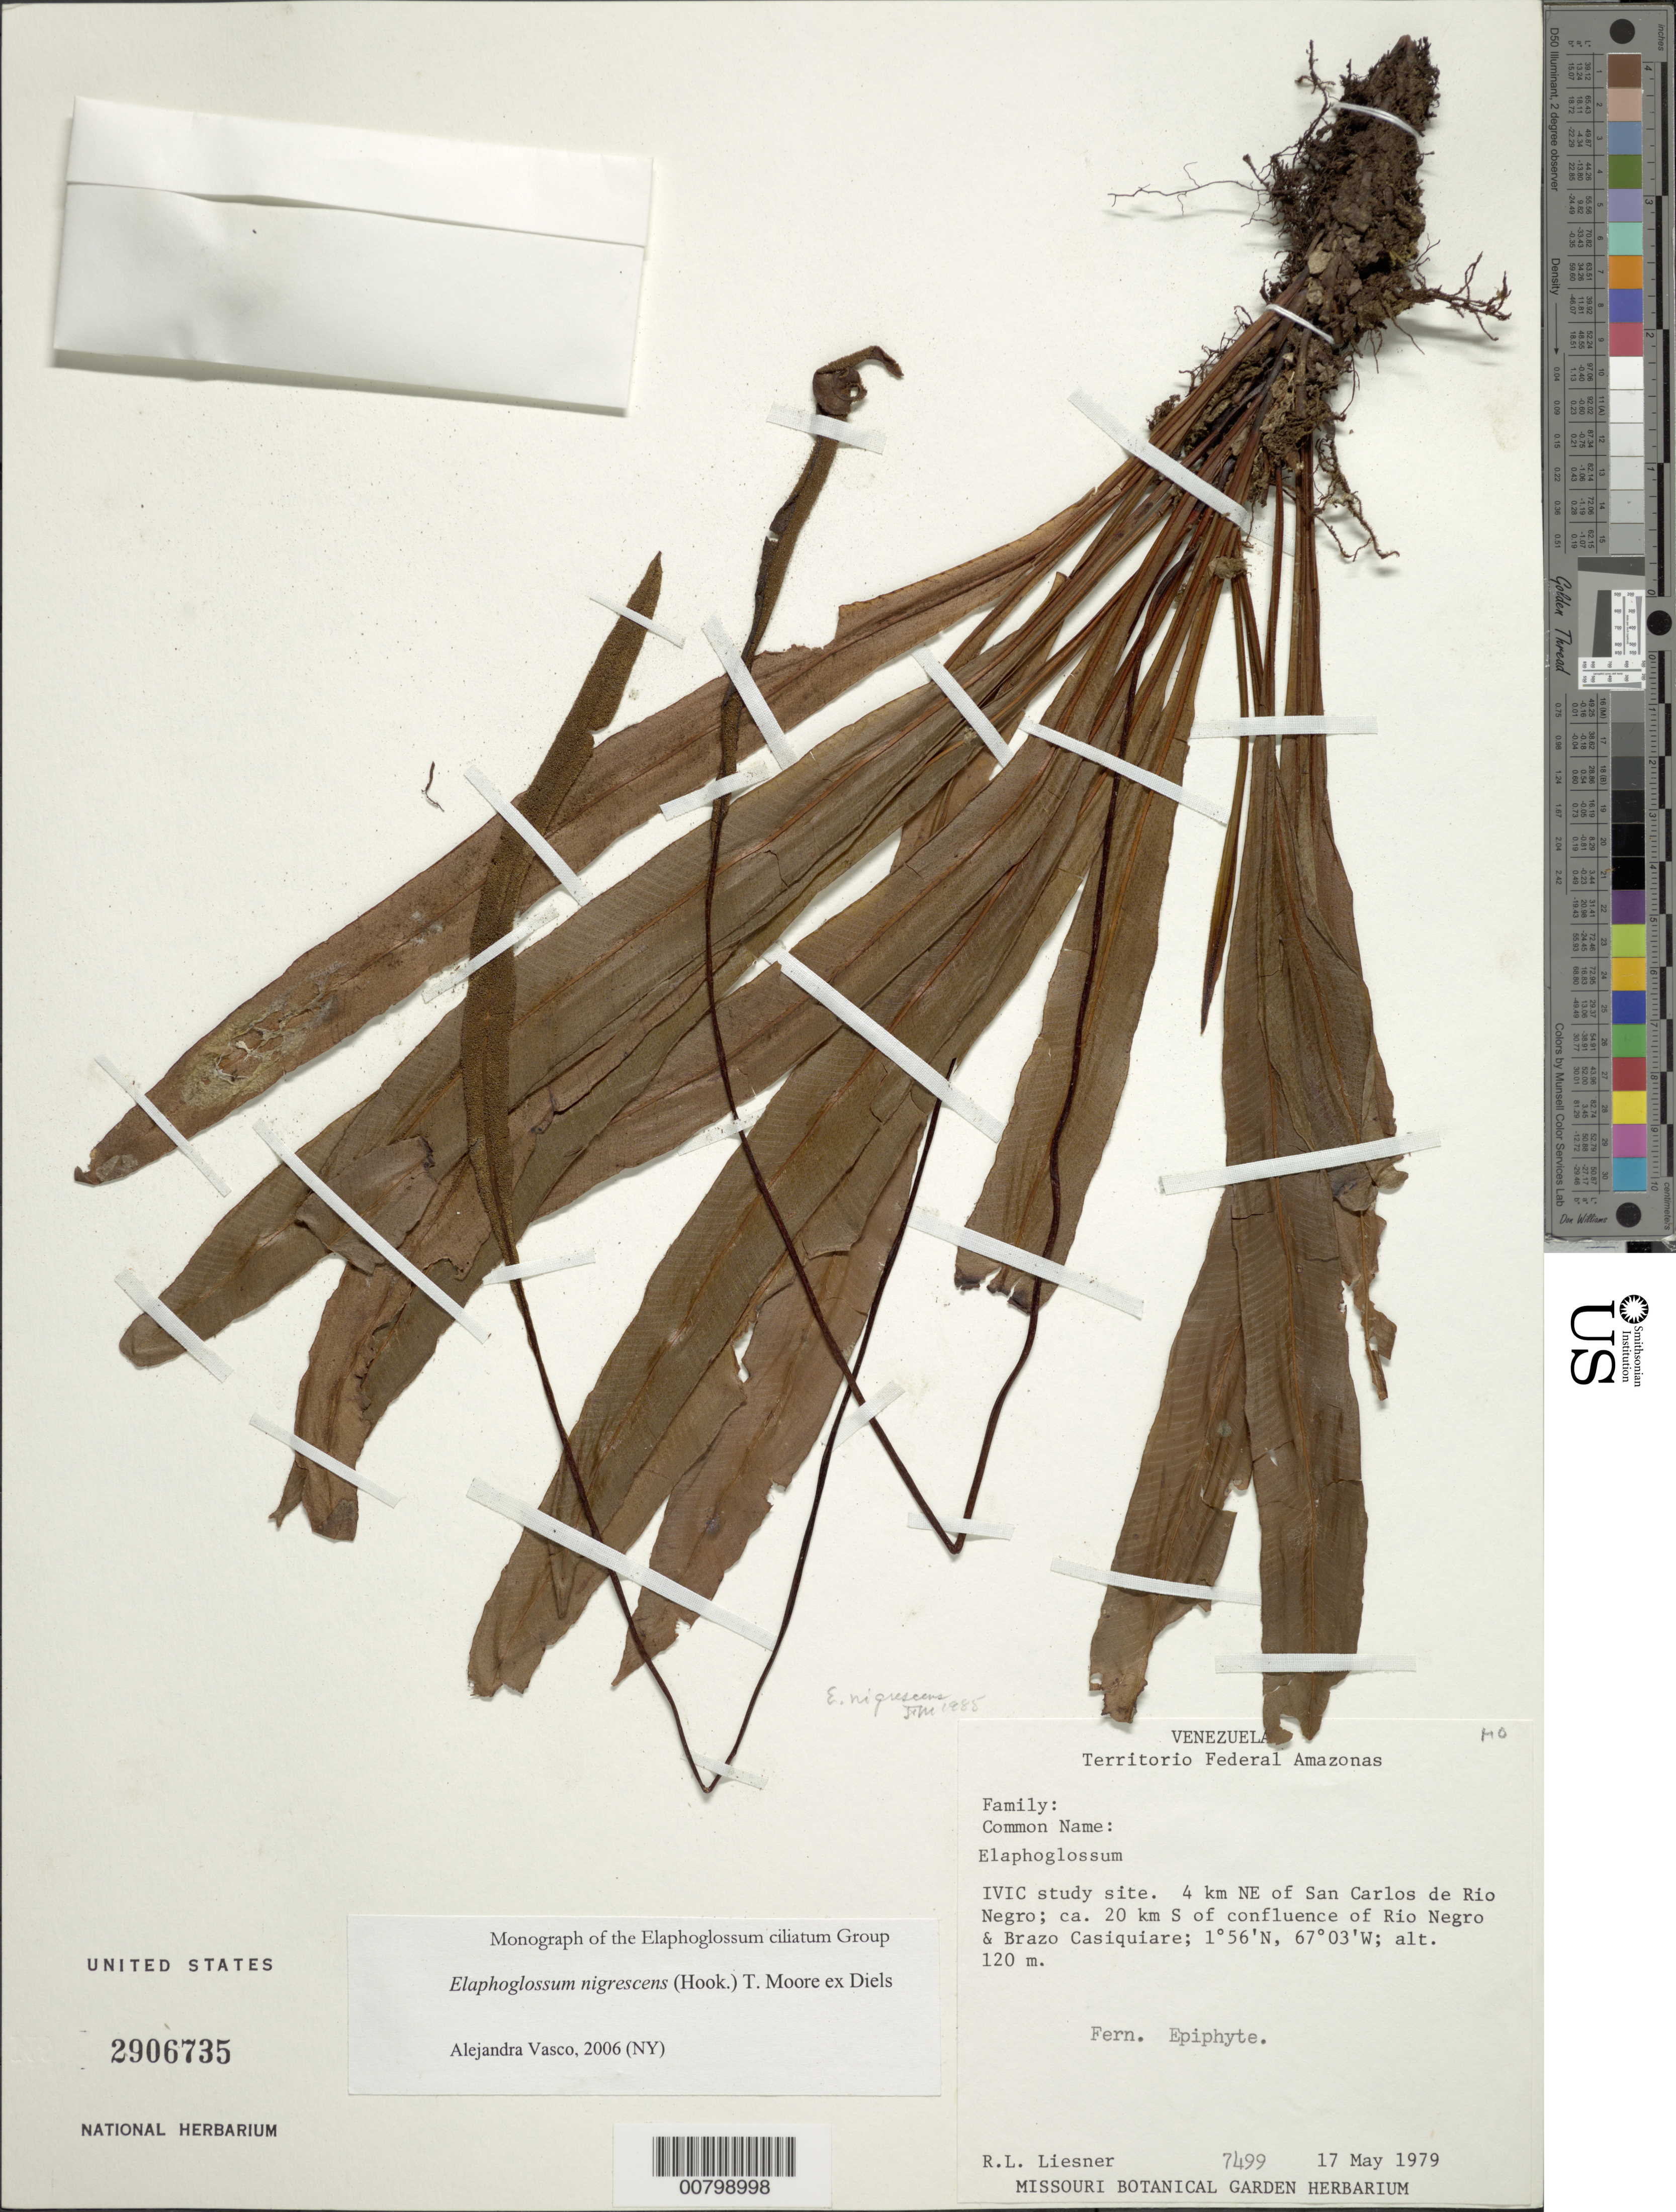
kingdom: Plantae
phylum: Tracheophyta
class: Polypodiopsida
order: Polypodiales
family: Dryopteridaceae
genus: Elaphoglossum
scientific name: Elaphoglossum nigrescens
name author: (Hook.) T. Moore ex Diels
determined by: Mickel, J. T., (NY), New York Botanical Garden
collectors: R. L. Liesner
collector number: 7499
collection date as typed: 17-May-79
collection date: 1979-05-17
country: Venezuela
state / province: Amazonas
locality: San Carlos de Río Negro, 4 km NE of and about 20 km S of confluence of Río Negro and Brazo Casiquiare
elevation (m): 120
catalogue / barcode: US 2906735